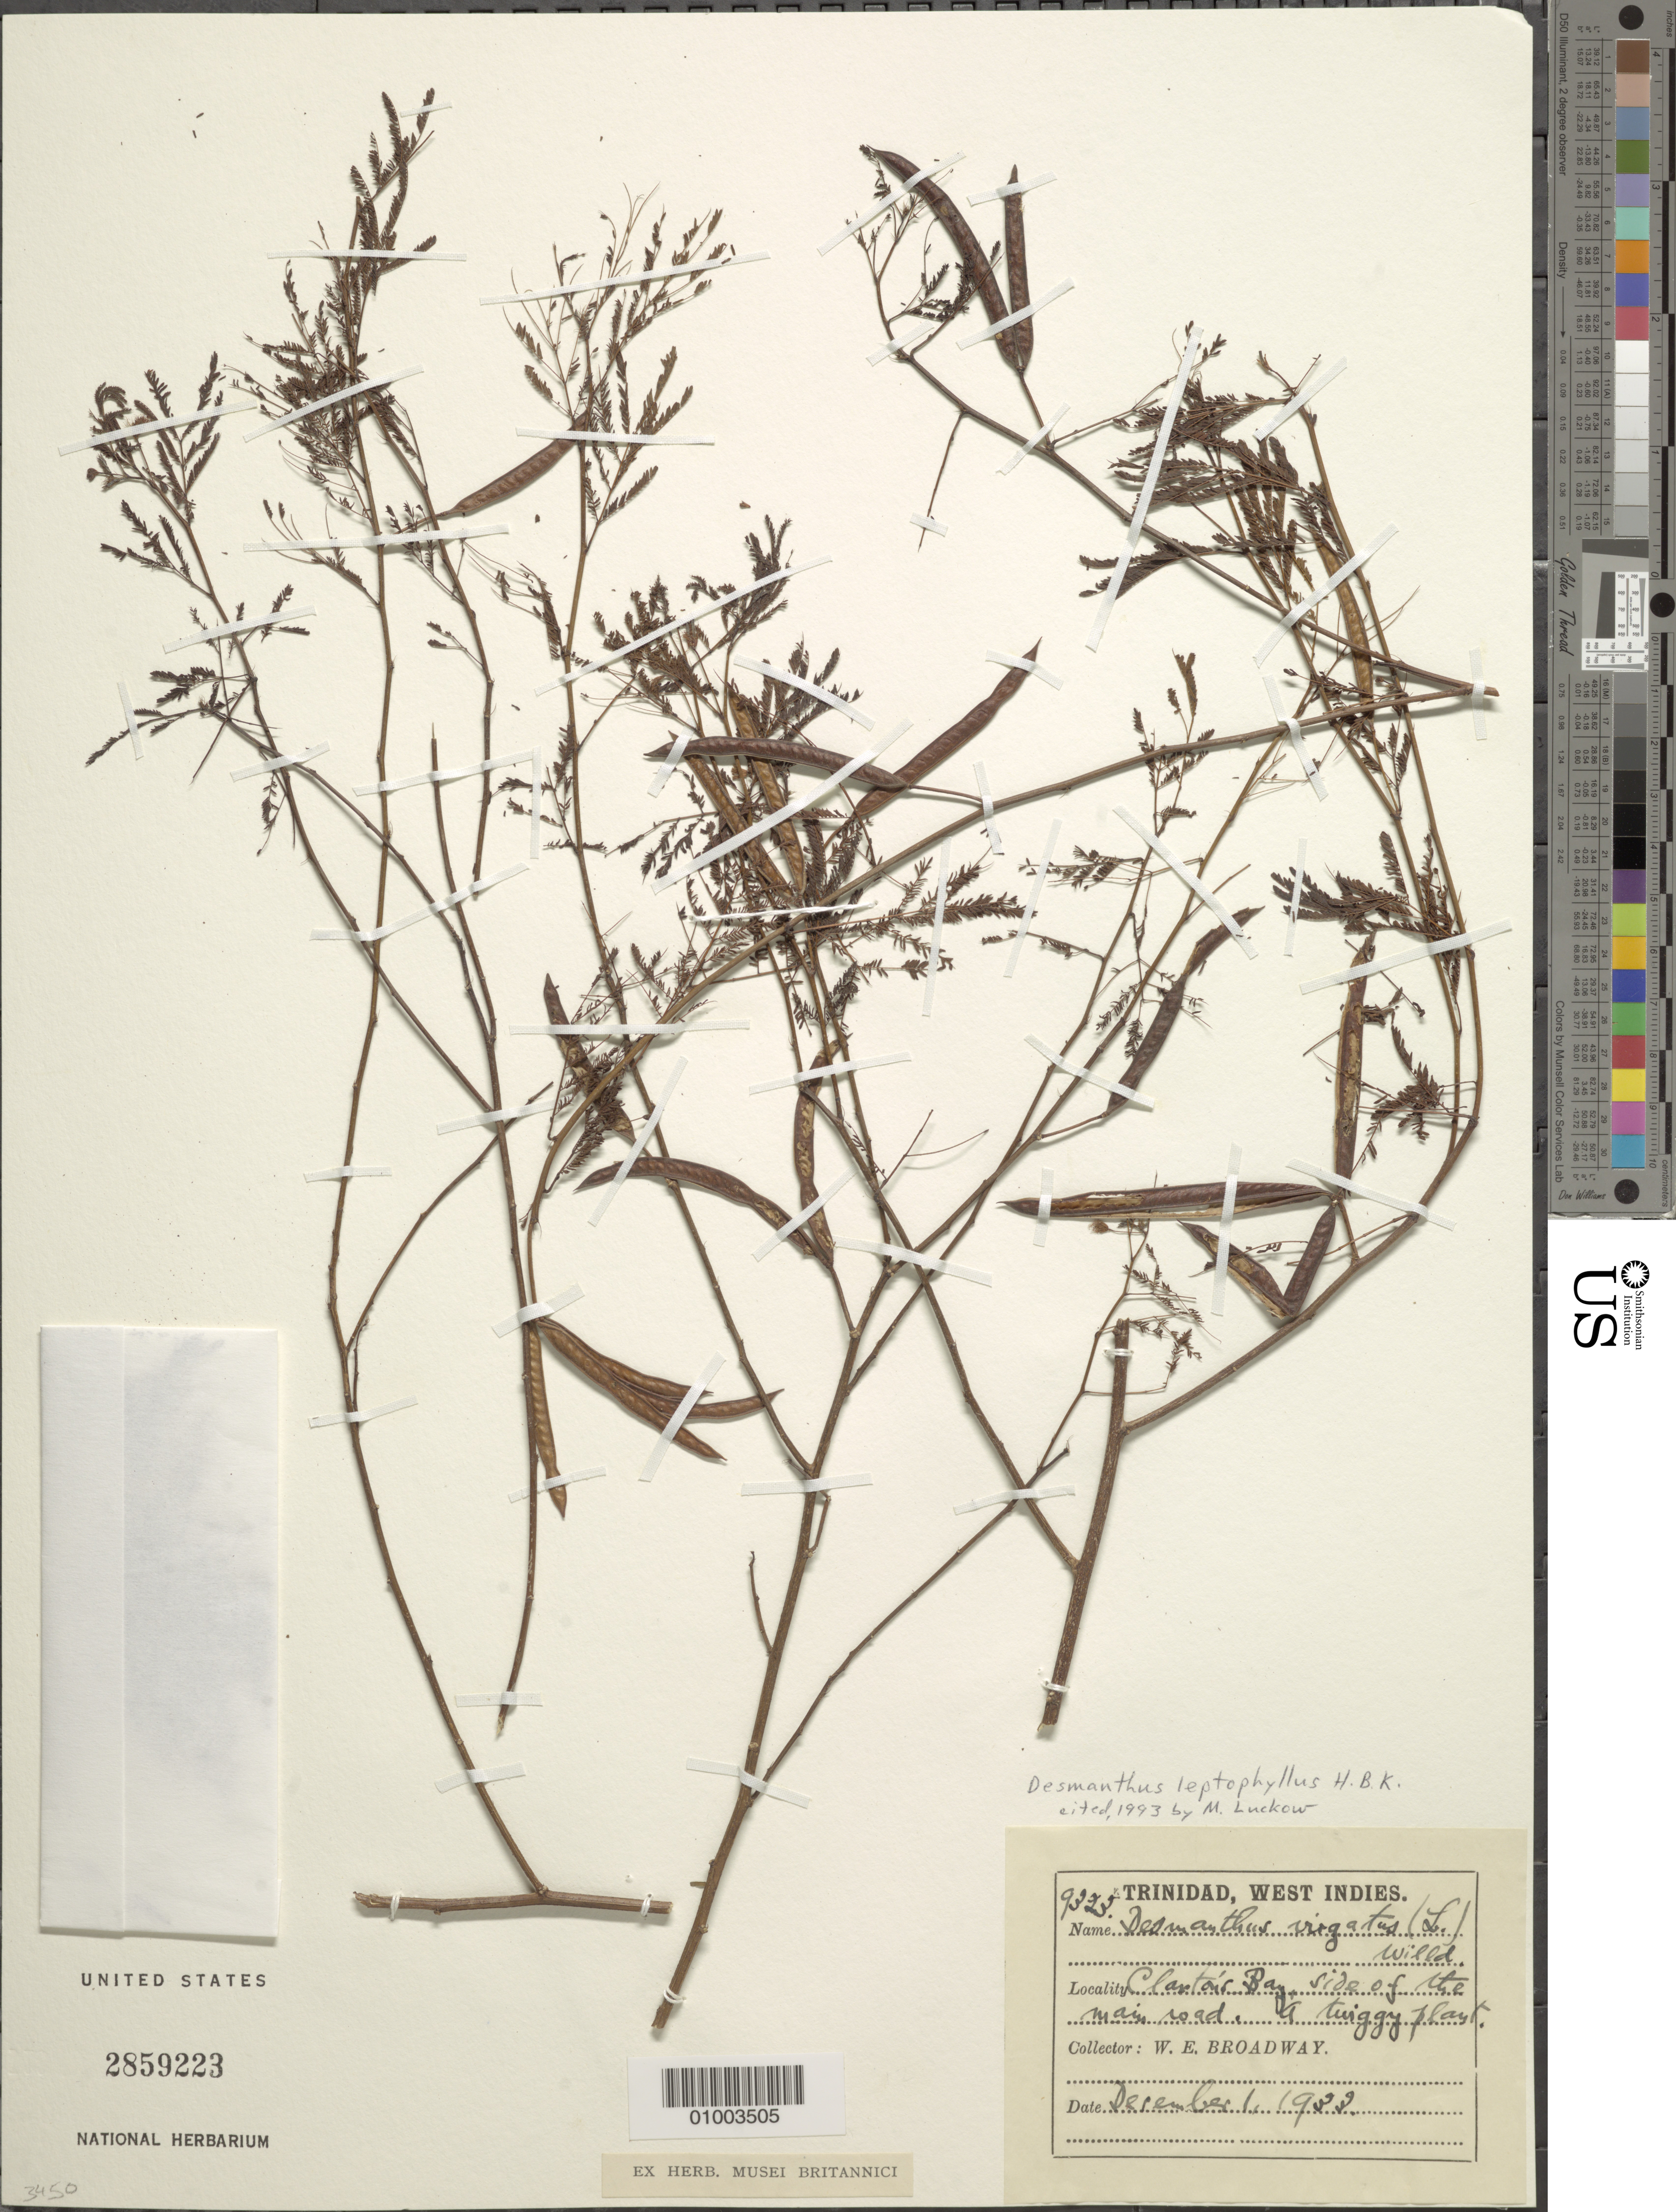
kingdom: Plantae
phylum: Tracheophyta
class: Magnoliopsida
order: Fabales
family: Fabaceae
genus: Desmanthus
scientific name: Desmanthus leptophyllus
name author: Kunth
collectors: W. E. Broadway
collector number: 9323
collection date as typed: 01 Dec 1933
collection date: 1933-12-01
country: Trinidad and Tobago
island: Trinidad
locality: Clartair Bay side of the main road.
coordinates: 0 N, 0 E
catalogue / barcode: US 2859223